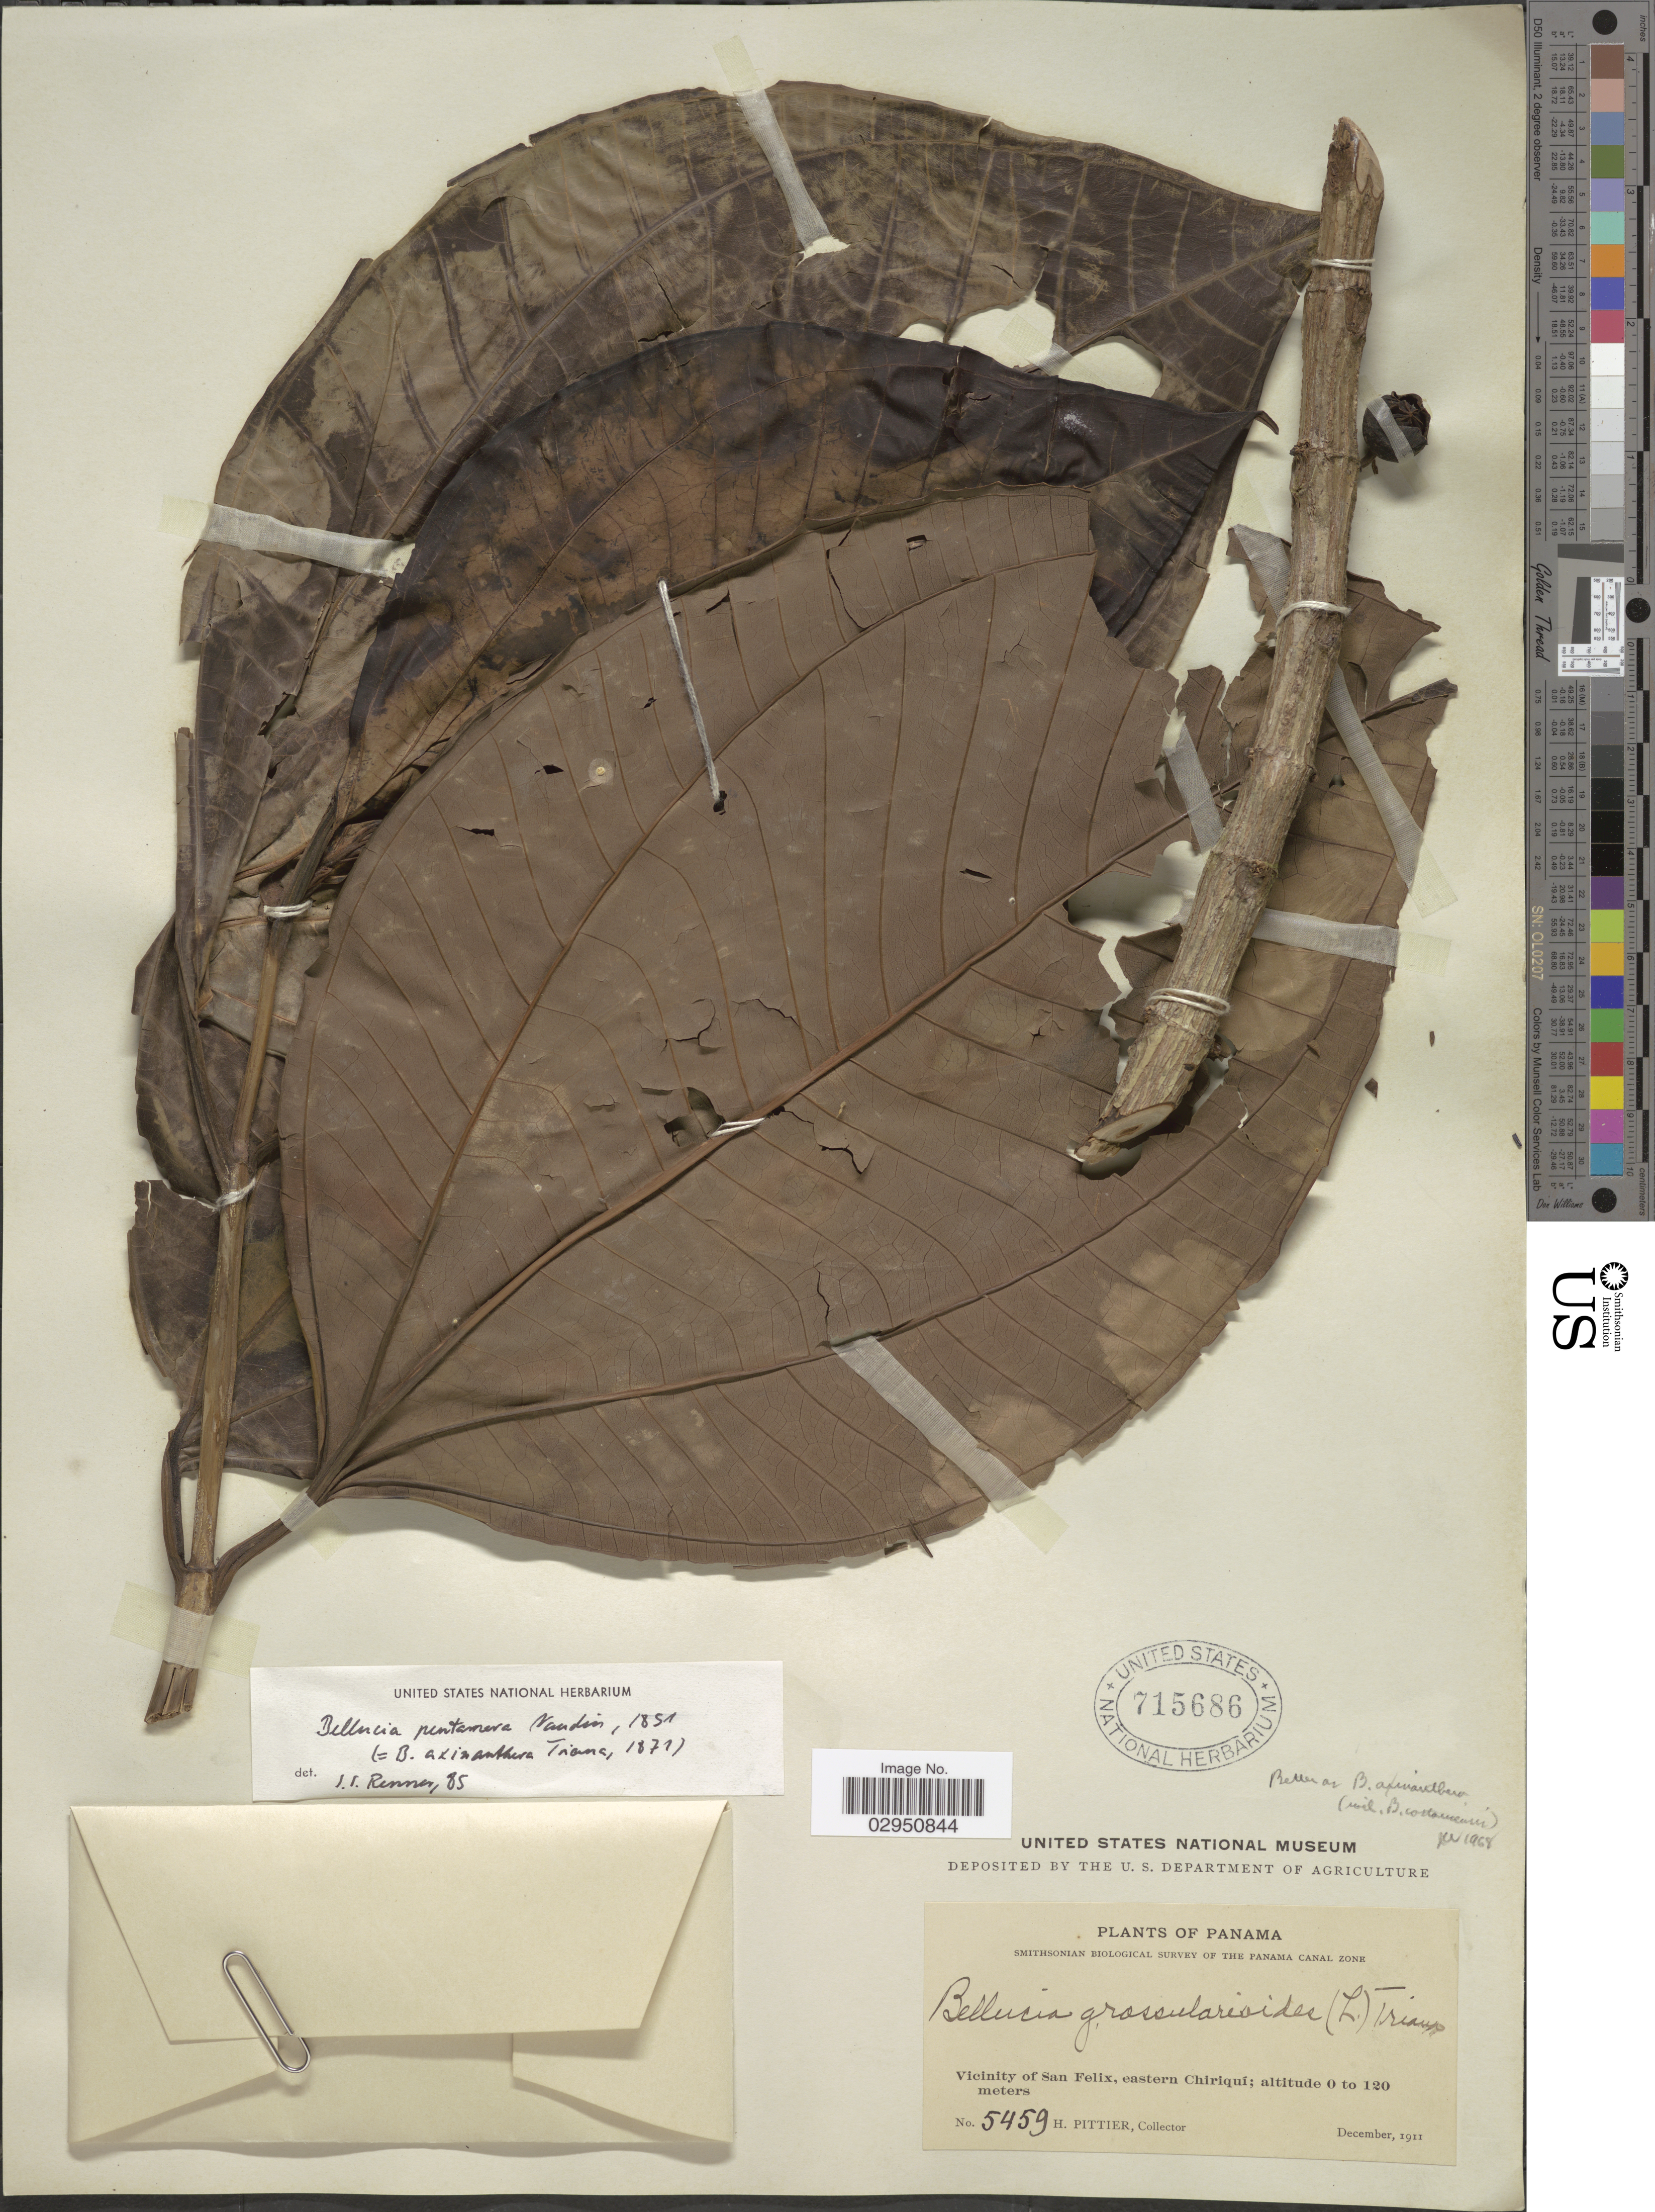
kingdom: Plantae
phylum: Tracheophyta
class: Magnoliopsida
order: Myrtales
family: Melastomataceae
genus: Bellucia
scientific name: Bellucia pentamera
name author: Naudin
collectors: H. F. Pittier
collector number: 5459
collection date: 1911-12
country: Panama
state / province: Chiriqui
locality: Vicinity of San Felix, eastern Chiriquí.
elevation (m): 0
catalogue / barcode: US 715686